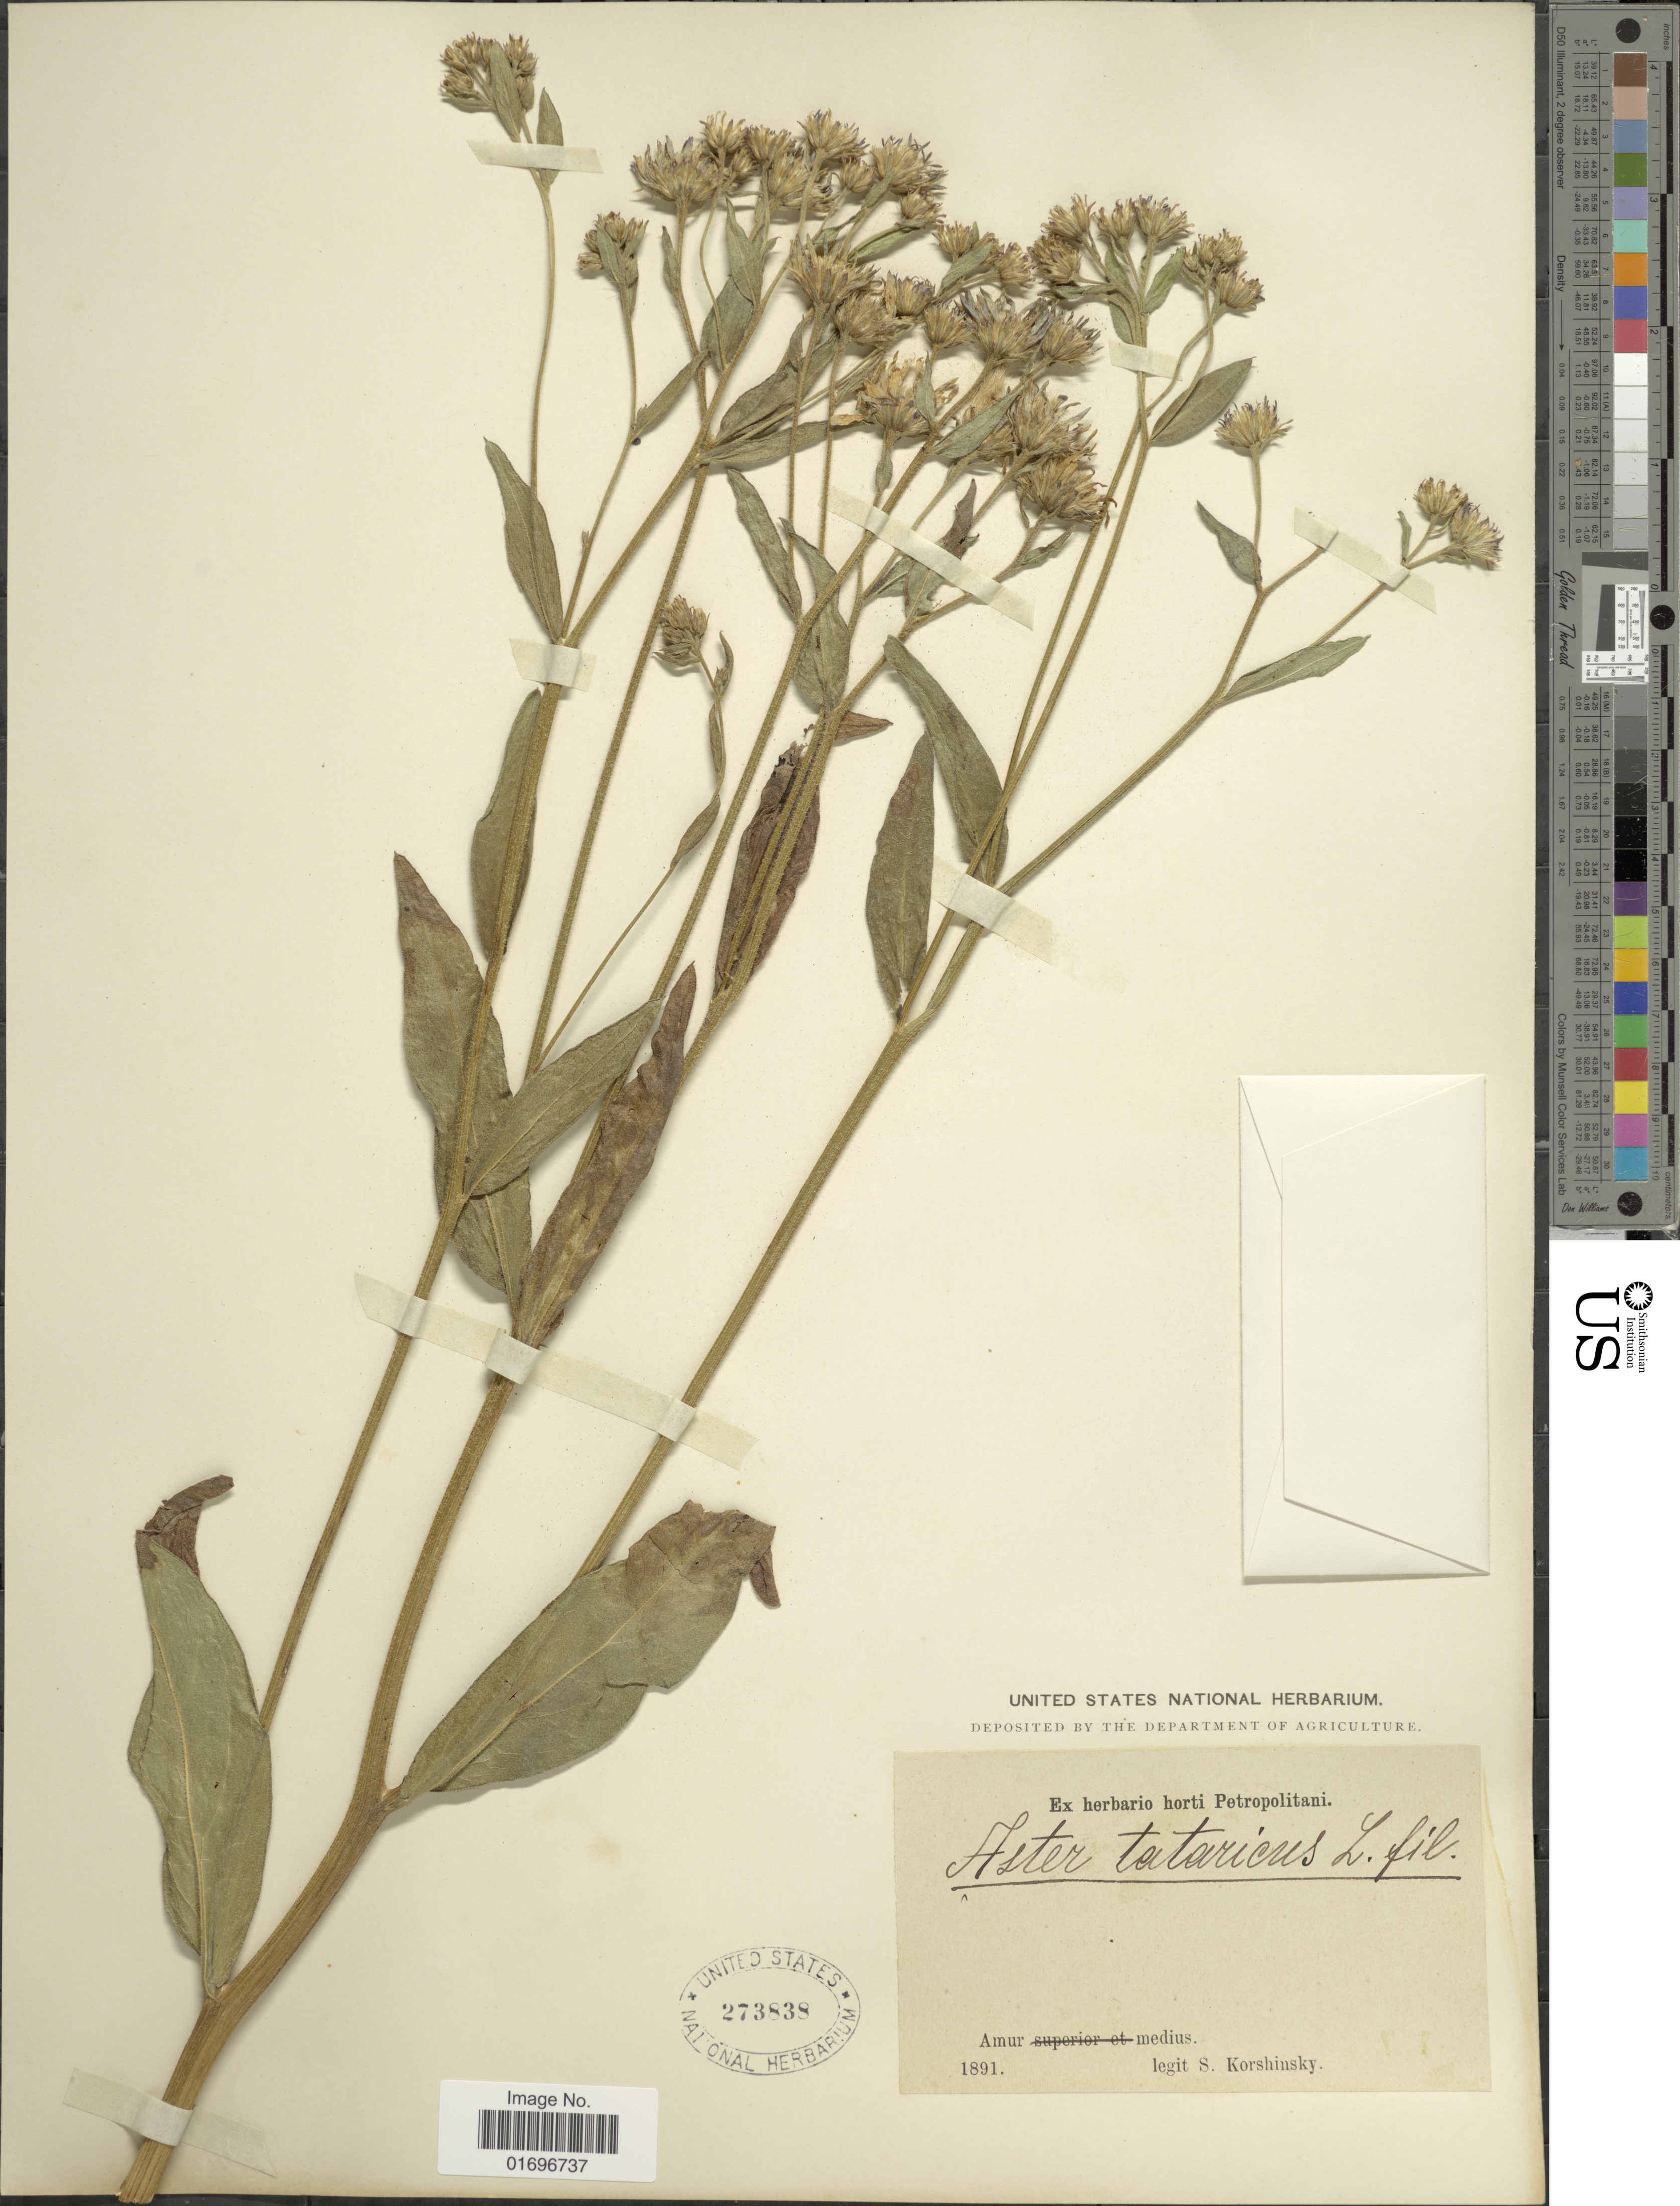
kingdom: Plantae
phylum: Tracheophyta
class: Magnoliopsida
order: Asterales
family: Asteraceae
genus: Aster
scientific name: Aster tataricus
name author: L. f.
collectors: S. I. Korshinsky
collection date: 1891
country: Russian Federation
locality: Amur medius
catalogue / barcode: US 273838